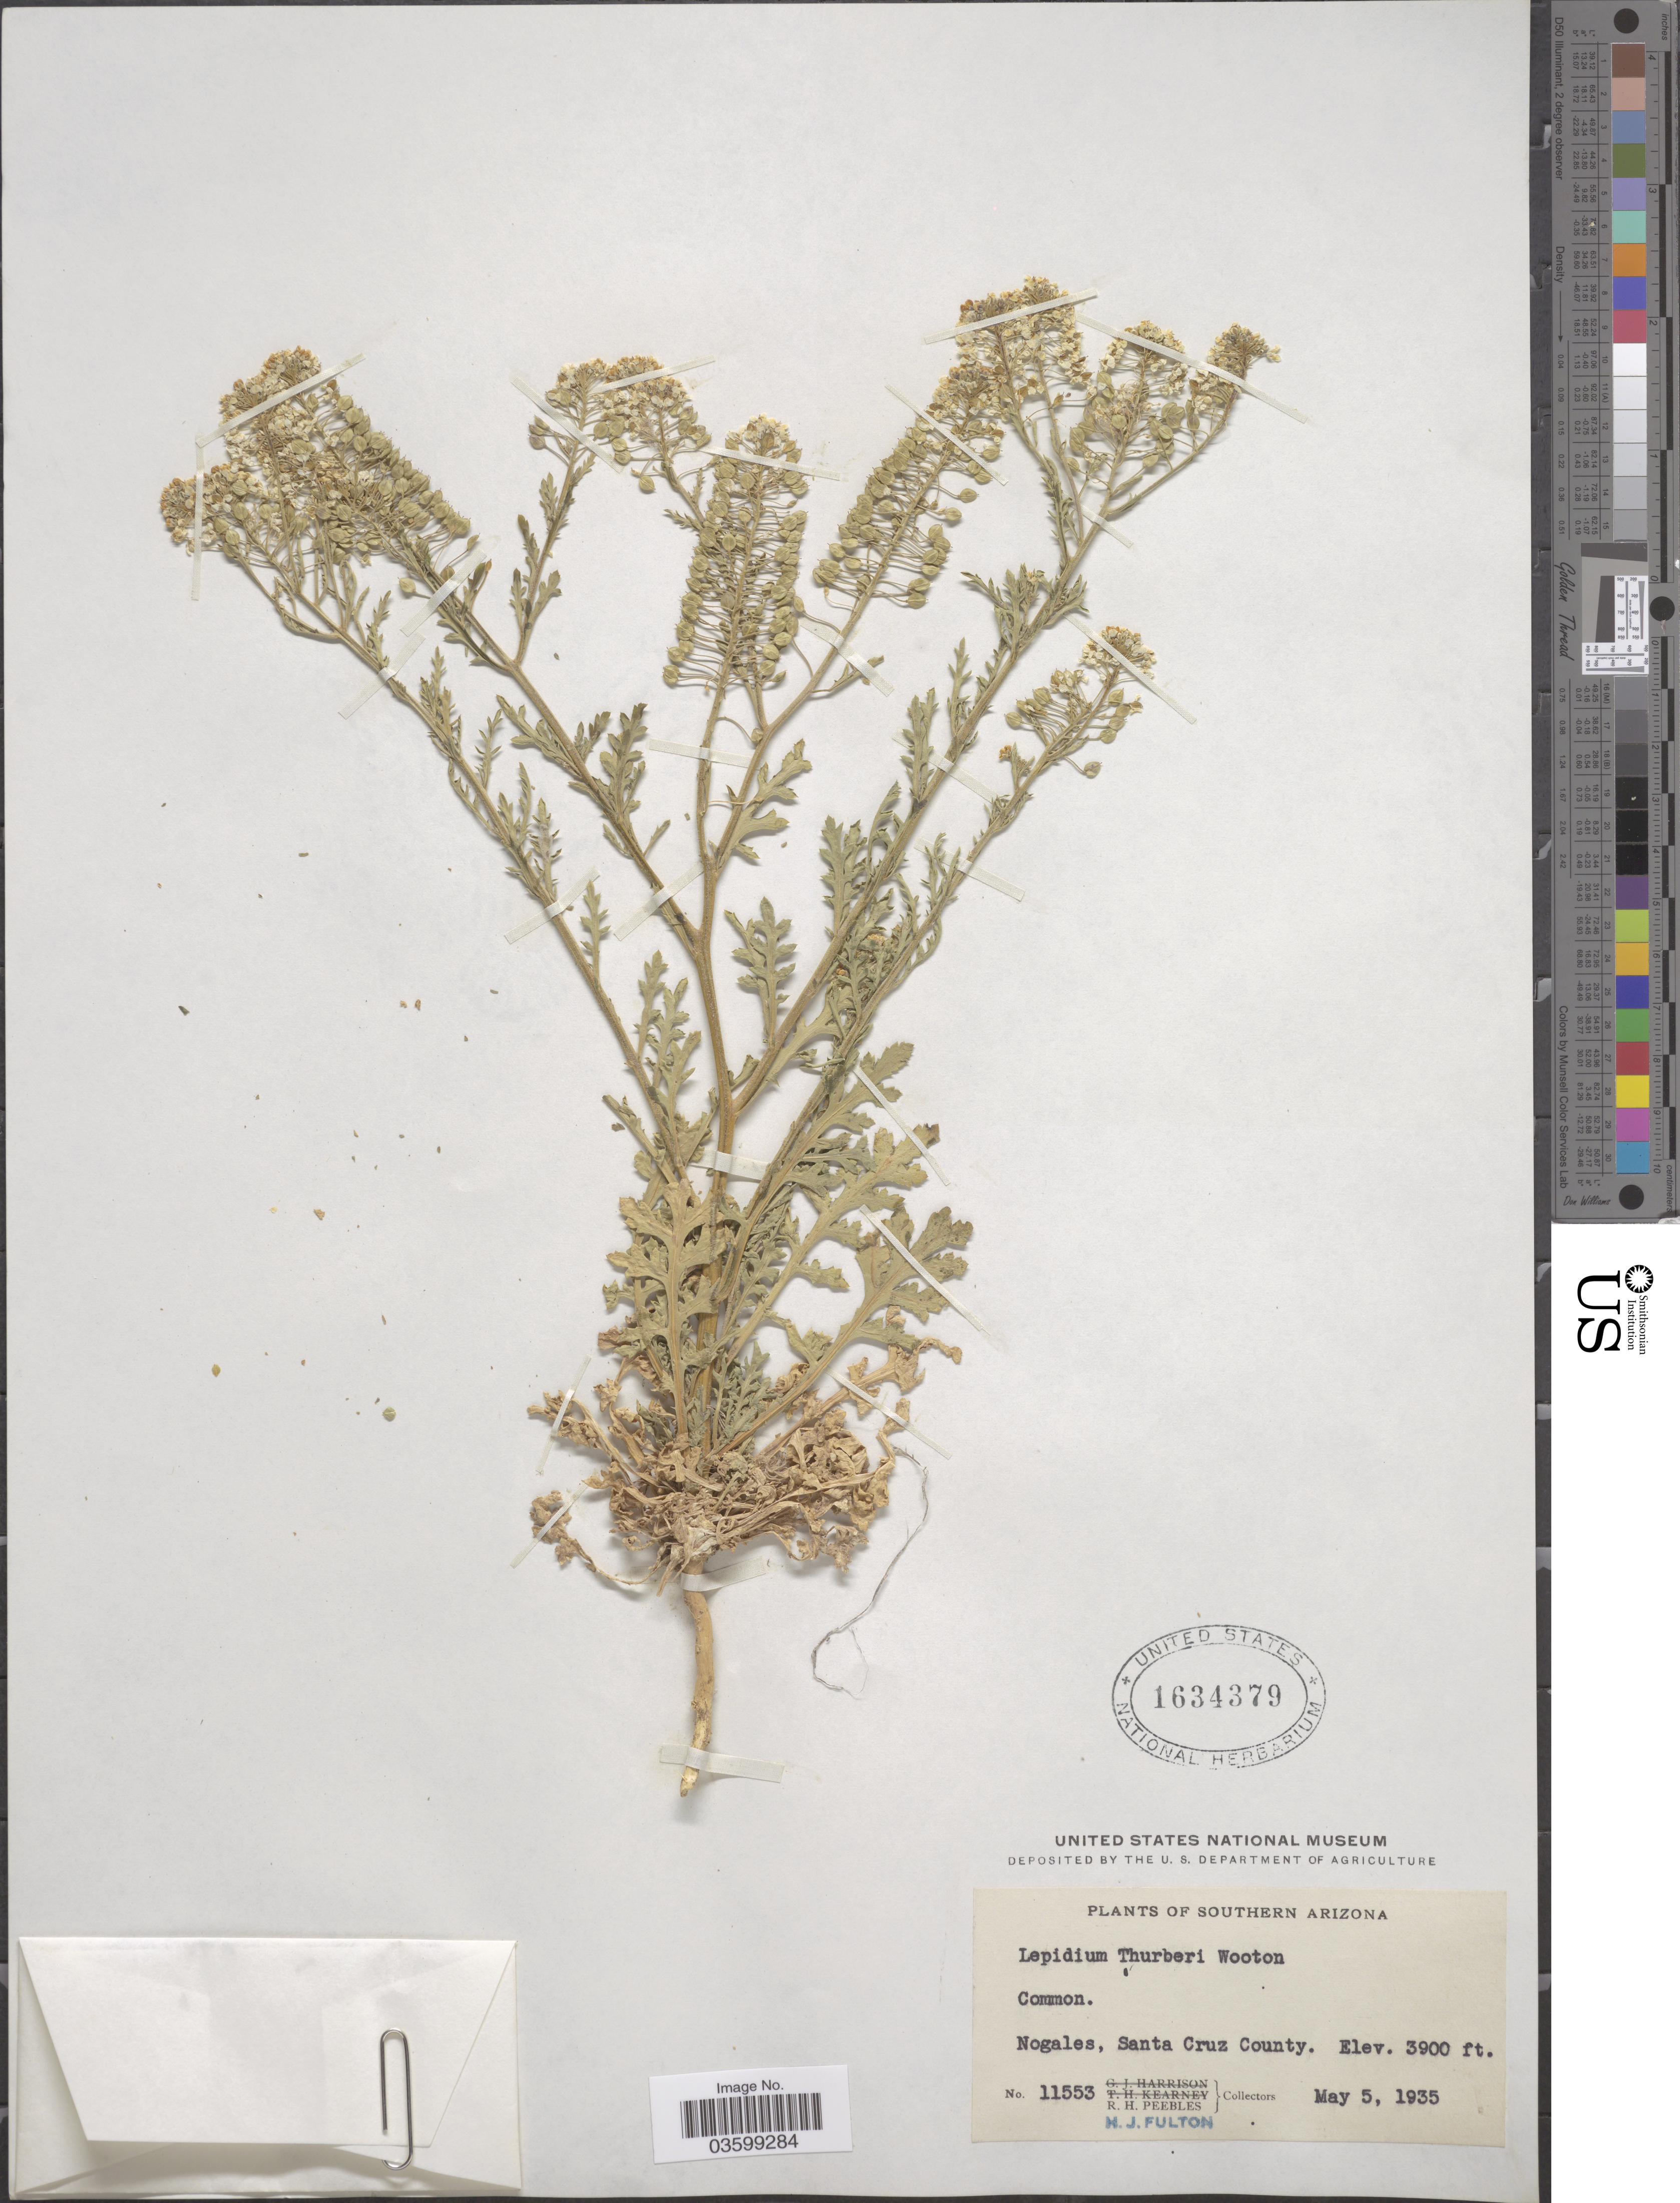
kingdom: Plantae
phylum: Tracheophyta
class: Magnoliopsida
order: Brassicales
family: Brassicaceae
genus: Lepidium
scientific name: Lepidium thurberi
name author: Wooton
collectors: R. H. Peebles & H. Fulton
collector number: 11553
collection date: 1935-05-05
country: United States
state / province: Arizona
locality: Southern Arizona. Nogales, Santa Cruz County.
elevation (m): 1189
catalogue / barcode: US 1634379